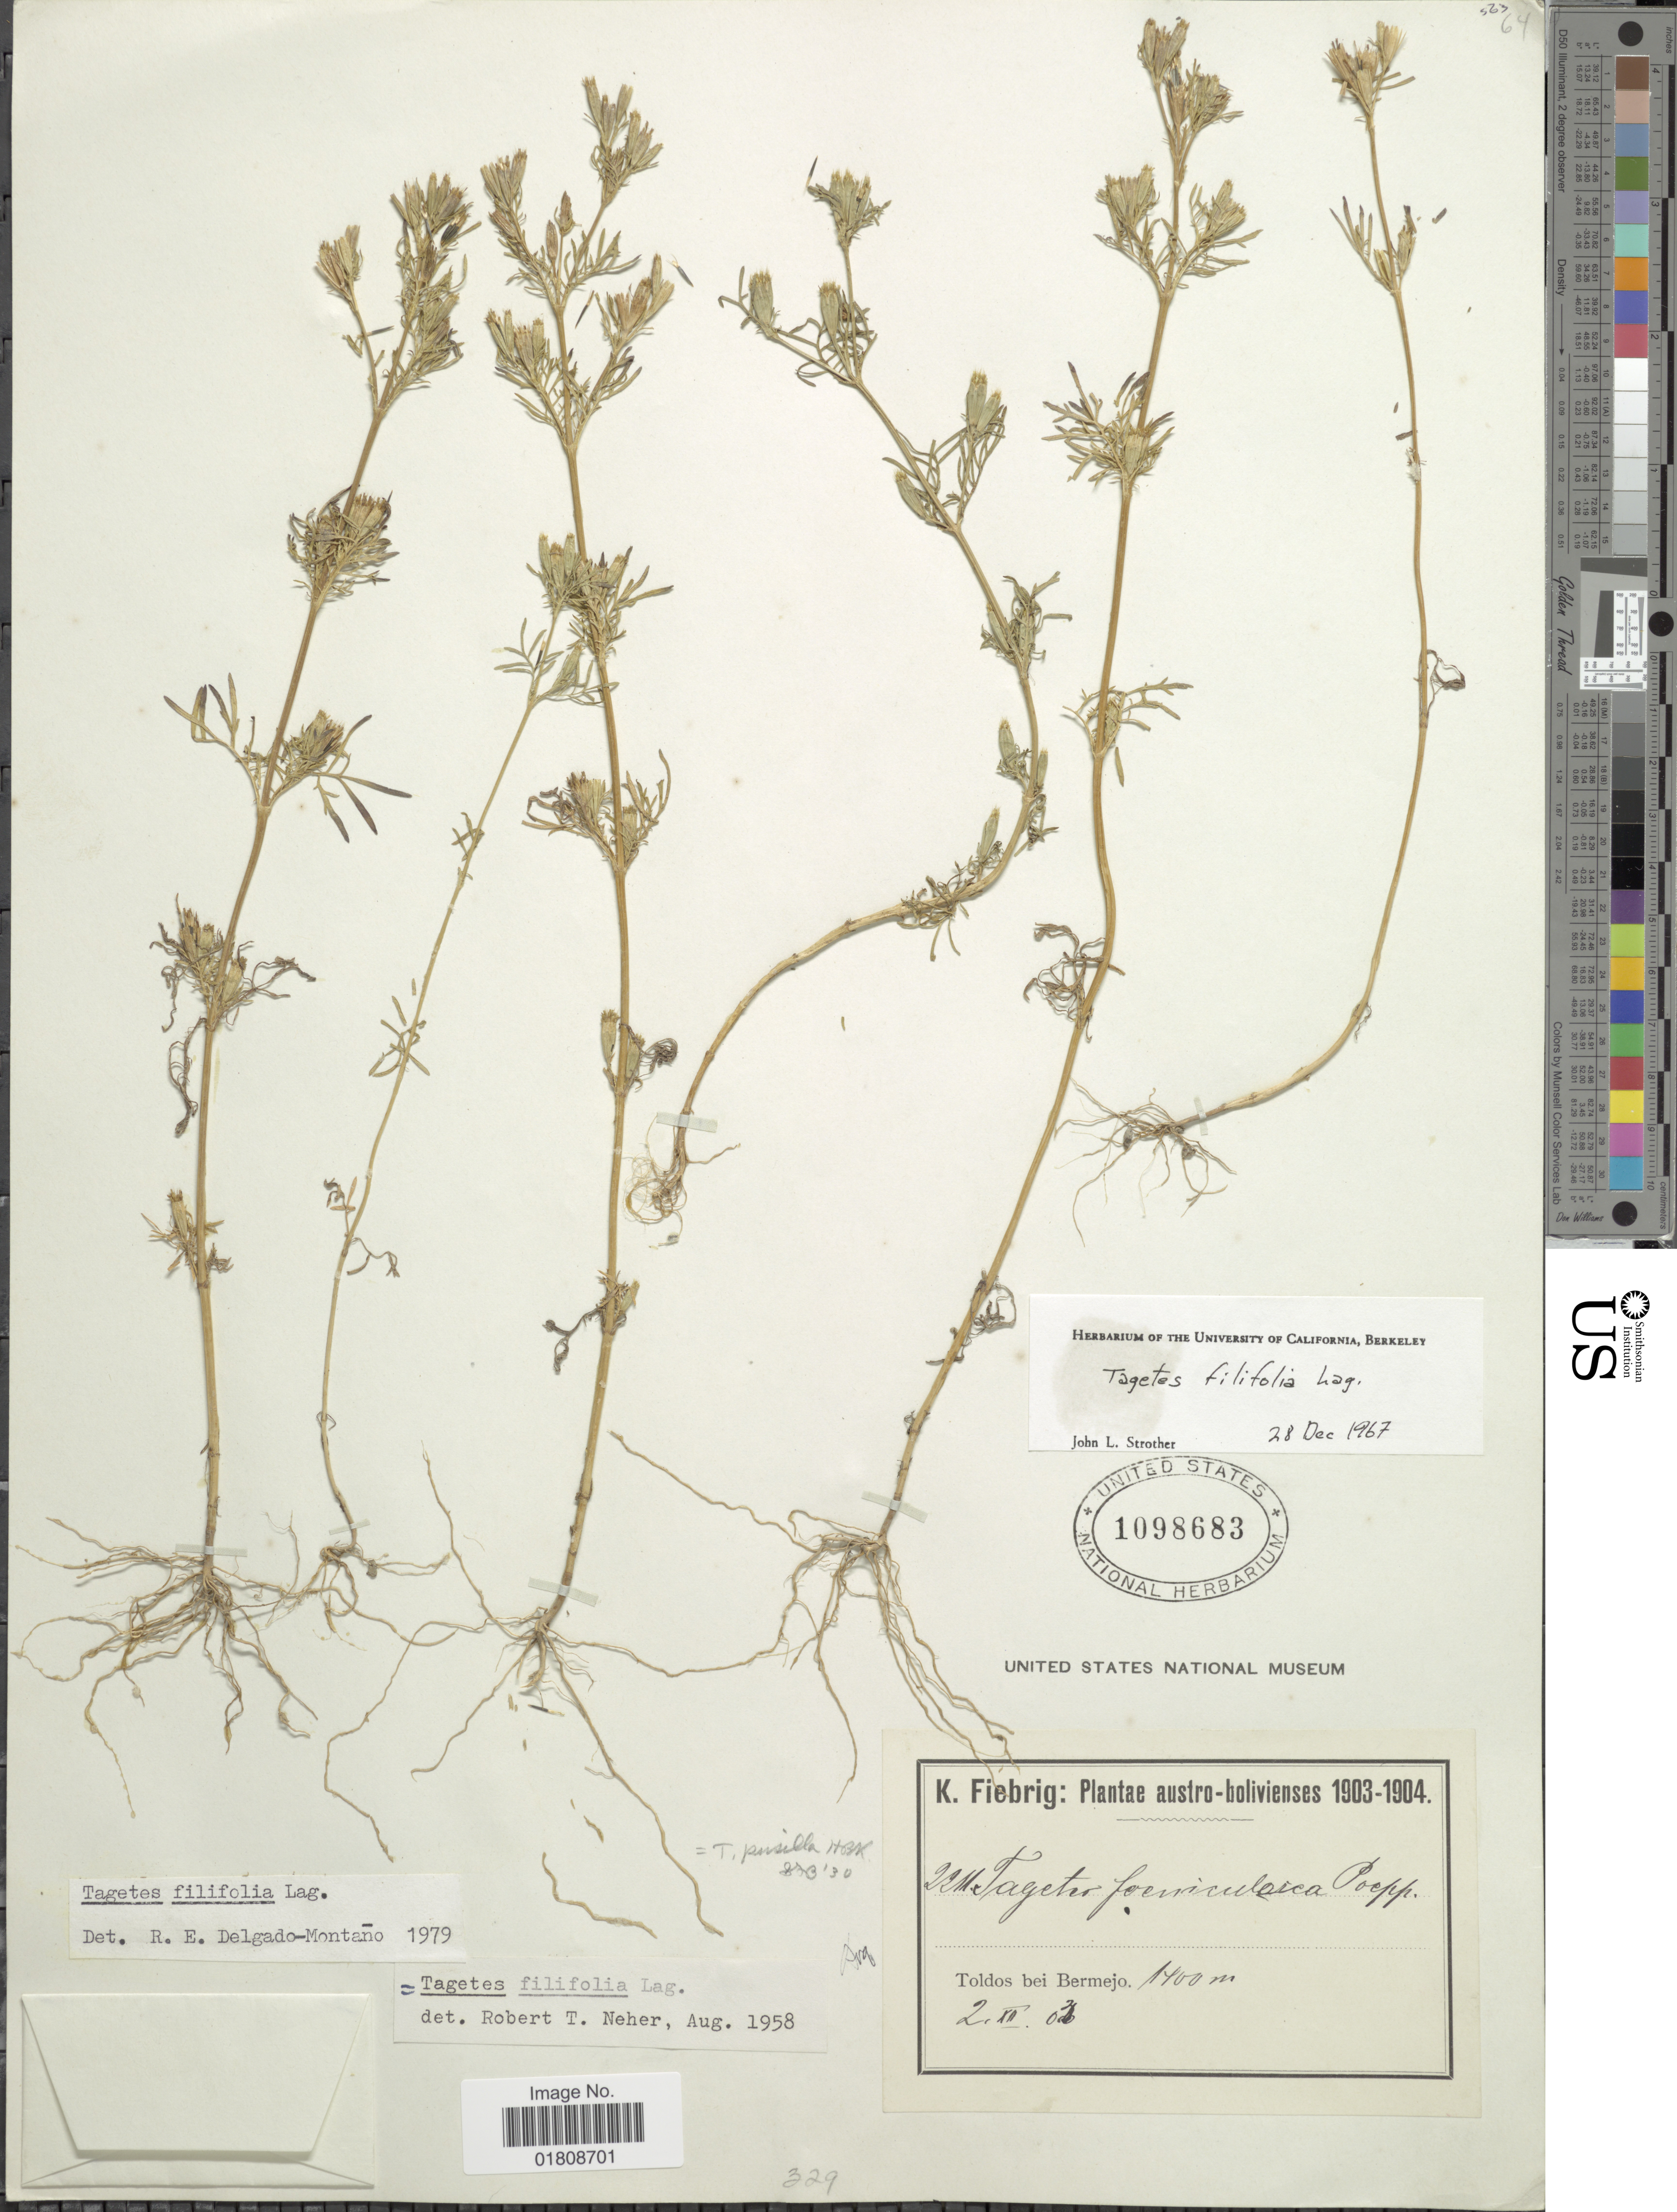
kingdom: Plantae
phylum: Tracheophyta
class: Magnoliopsida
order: Asterales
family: Asteraceae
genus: Tagetes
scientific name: Tagetes filifolia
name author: Lag.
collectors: K. Fiebrig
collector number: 2211*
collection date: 1903-12-02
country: Bolivia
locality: Austro-Bolivienses, Todos bei Bermejo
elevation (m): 1400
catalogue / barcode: US 1098683